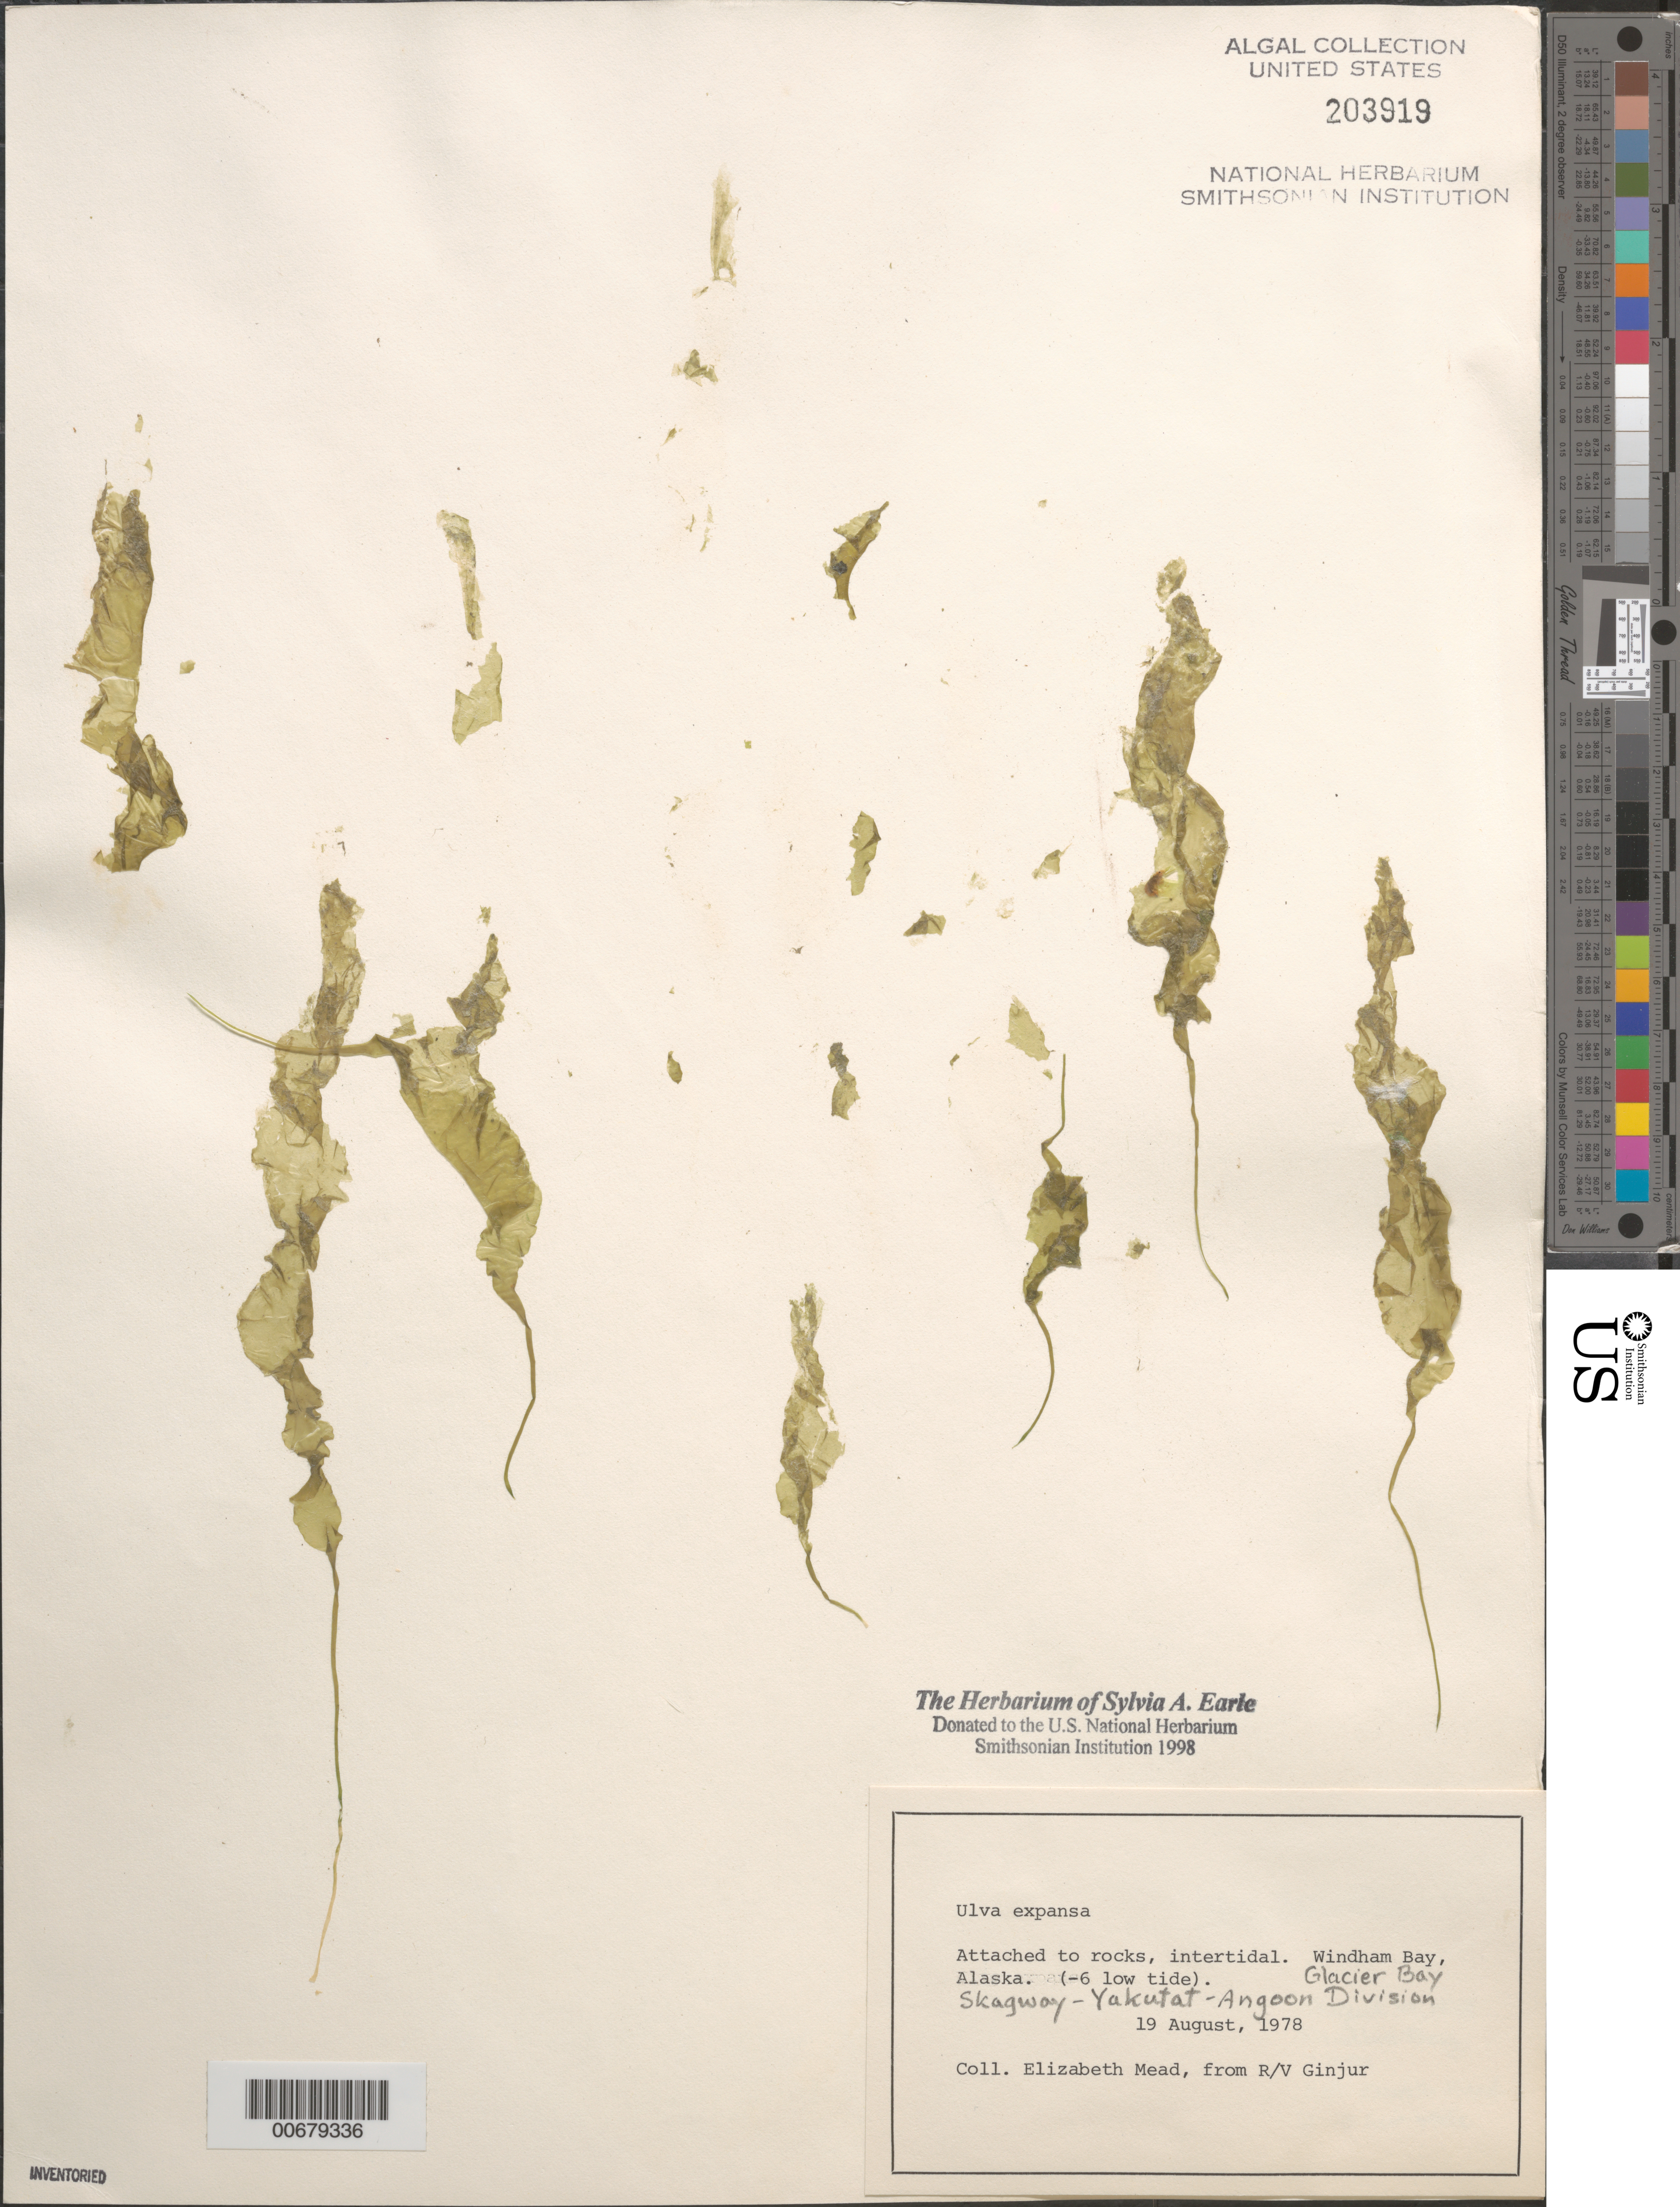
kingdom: Plantae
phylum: Chlorophyta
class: Ulvophyceae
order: Ulvales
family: Ulvaceae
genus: Ulva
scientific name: Ulva expansa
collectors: E. Mead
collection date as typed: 19 Aug 1978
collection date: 1978-08-19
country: United States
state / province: Alaska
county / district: Skagway-Yakutat-Angoon Division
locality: Windham Bay, Glacier Bay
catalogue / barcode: US 203919